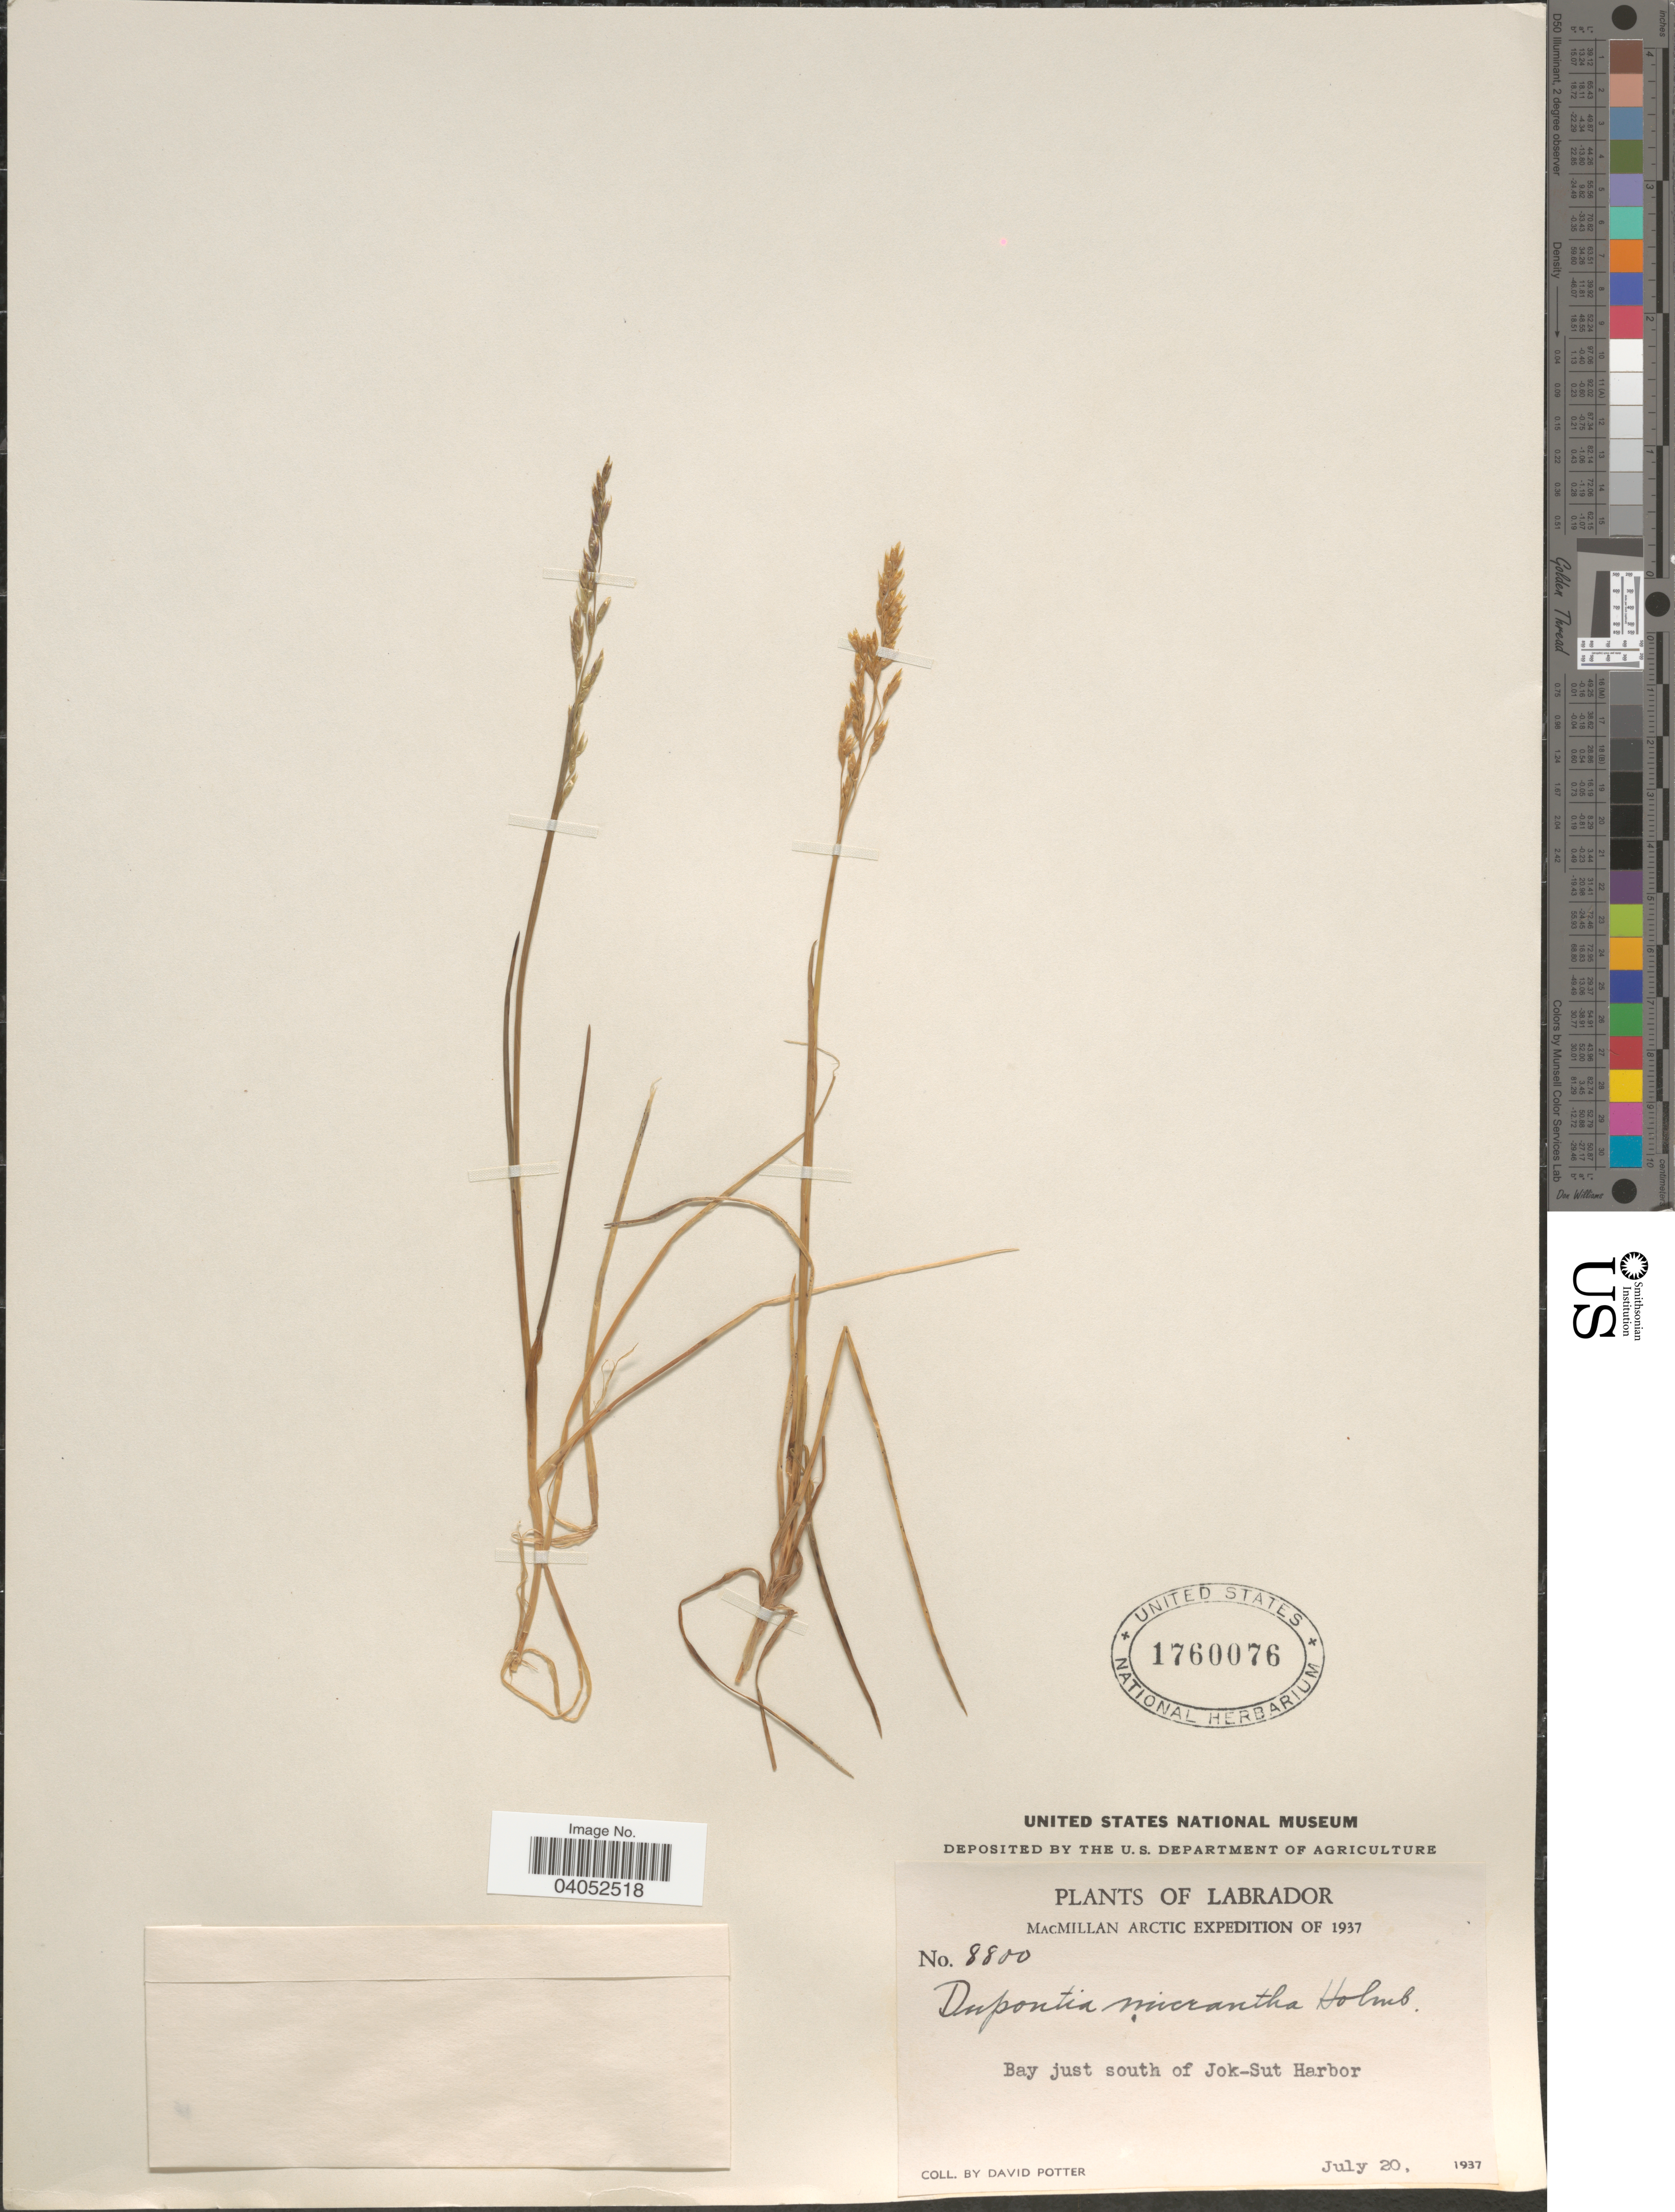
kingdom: Plantae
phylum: Tracheophyta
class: Liliopsida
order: Poales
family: Poaceae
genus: Dupontia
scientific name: Dupontia micrantha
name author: Holm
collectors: D. Potter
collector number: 8800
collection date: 1937-07-20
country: Canada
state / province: Newfoundland and Labrador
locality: Labrador. Bay just south of Jok-Sut Harbor.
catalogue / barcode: US 1760076